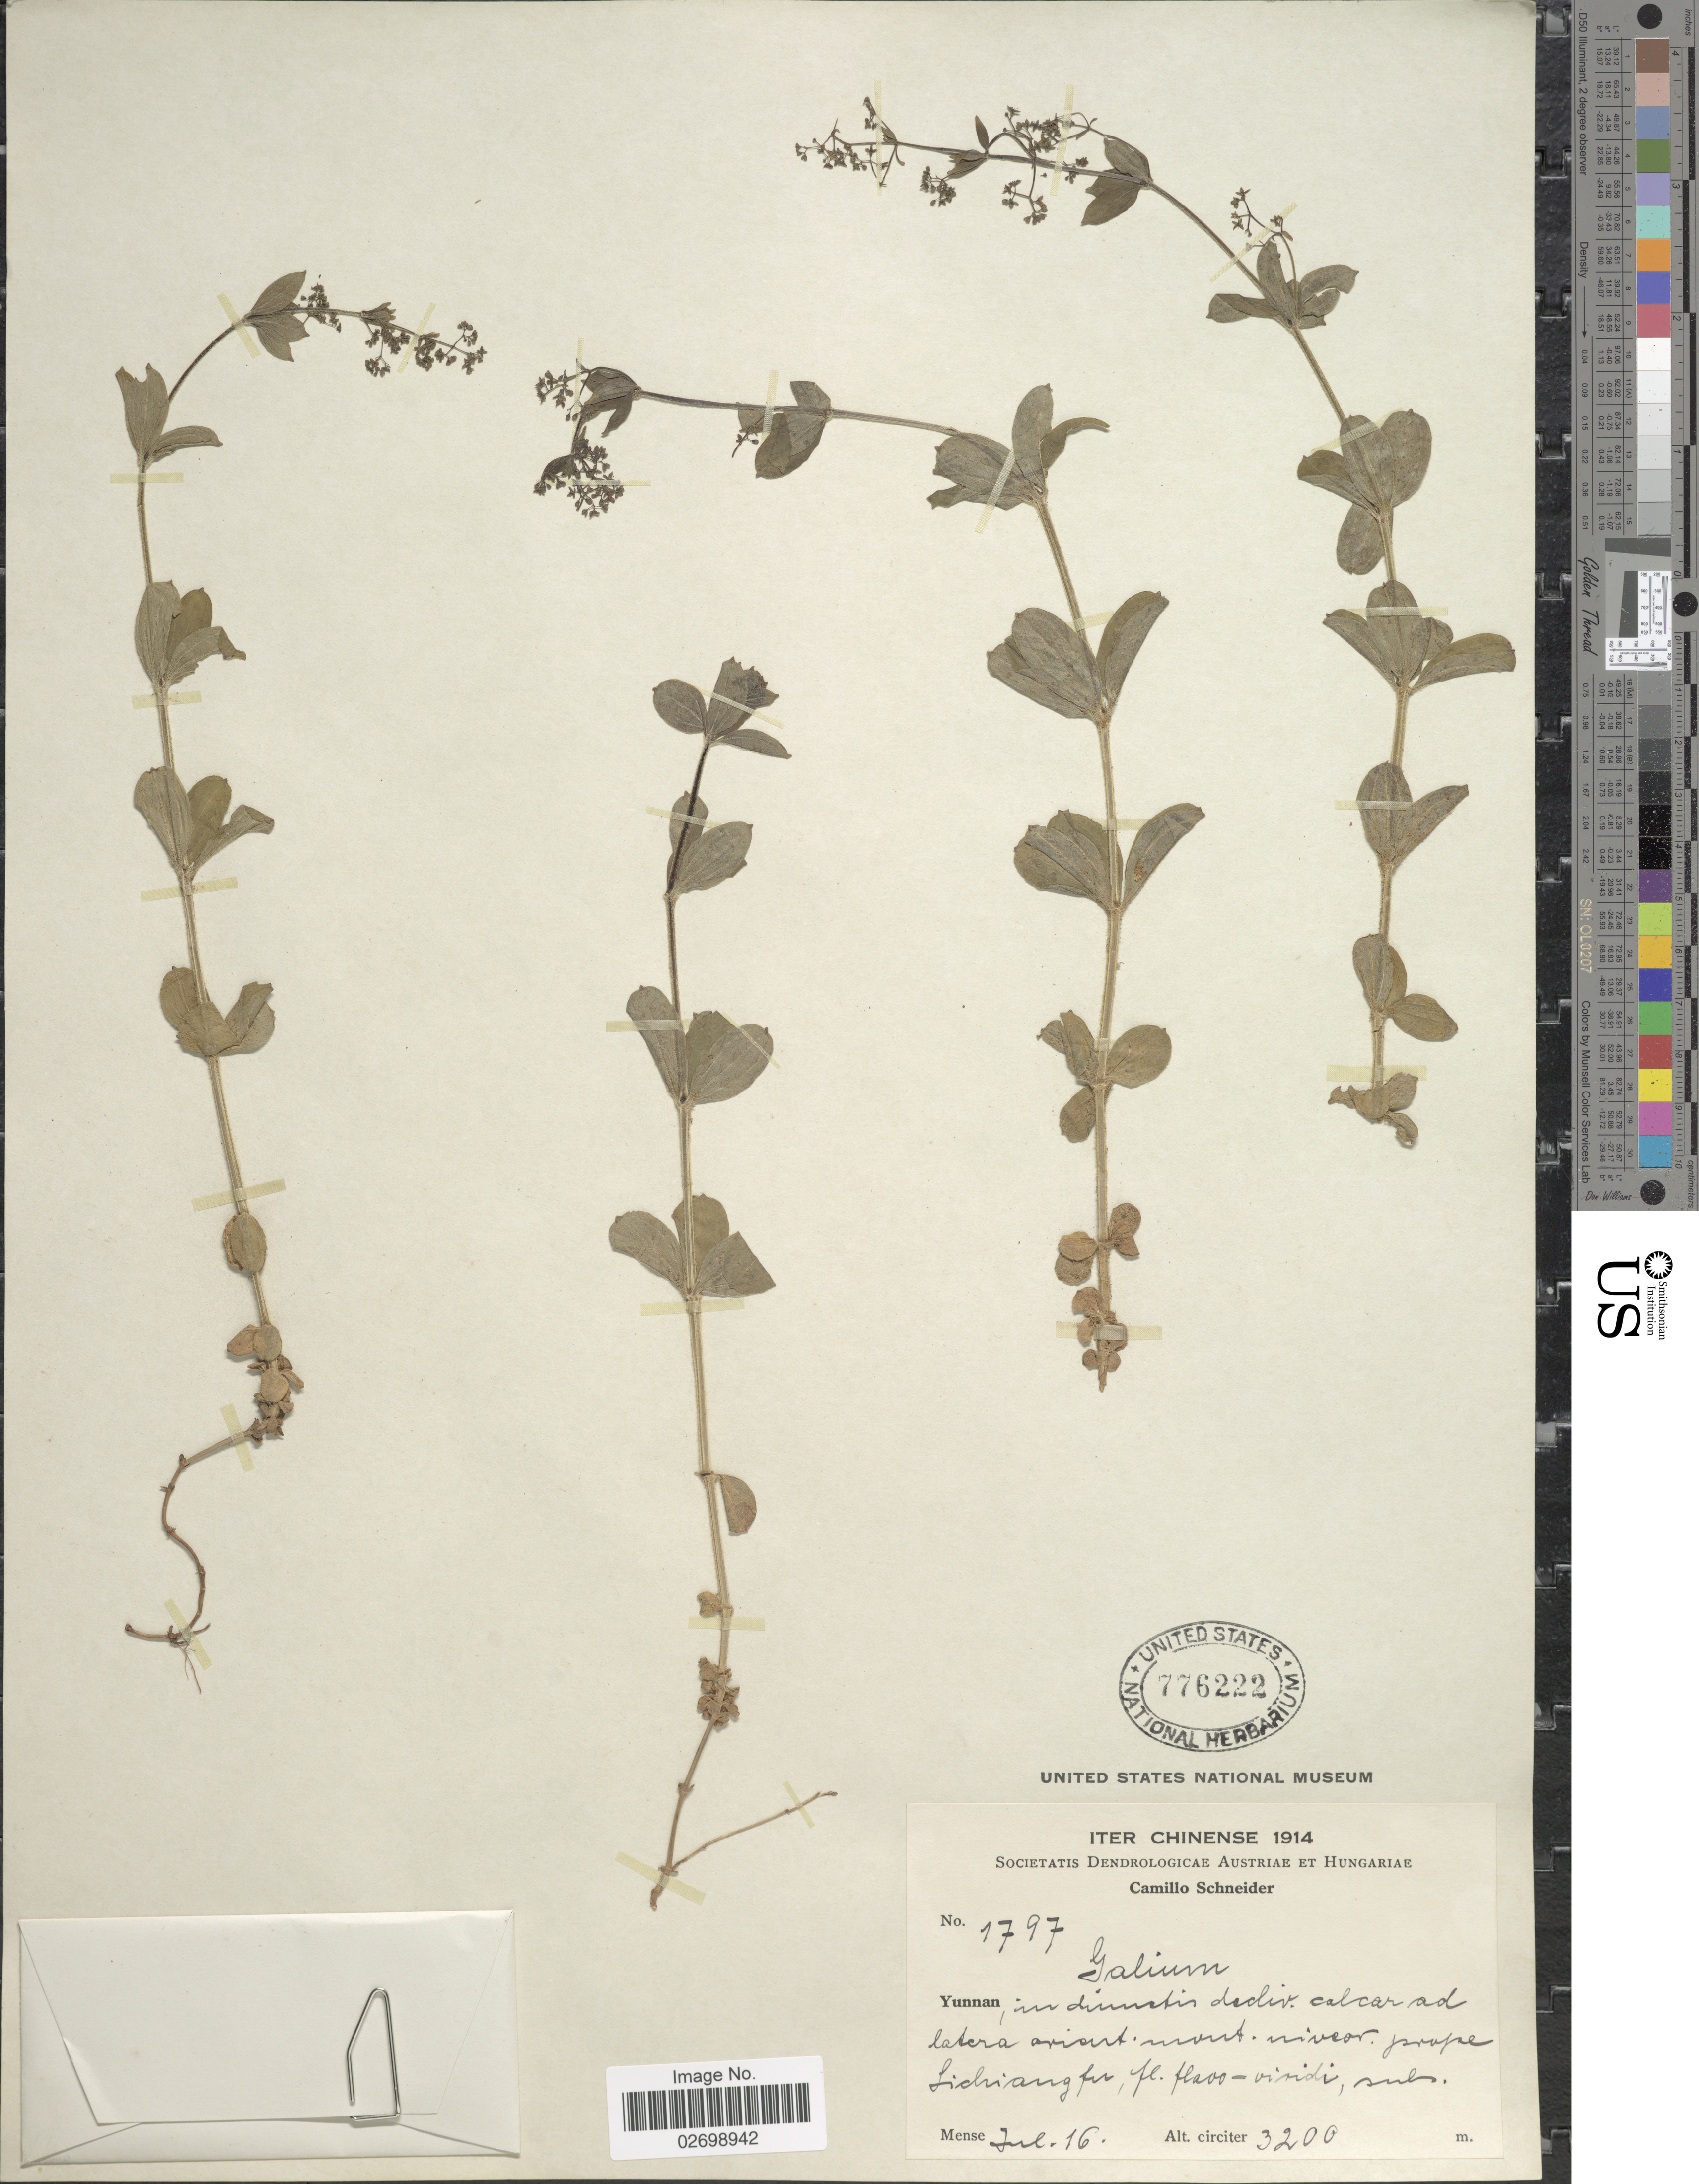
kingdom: Plantae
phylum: Tracheophyta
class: Magnoliopsida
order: Gentianales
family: Rubiaceae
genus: Galium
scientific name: Galium sp.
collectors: C. K. Schneider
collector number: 1797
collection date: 1914-07-16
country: China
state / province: Yunnan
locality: In dumetis decliv. calcar ad latera orient mont. nivcar. prope Lichiangfu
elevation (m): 3200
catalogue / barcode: US 776222